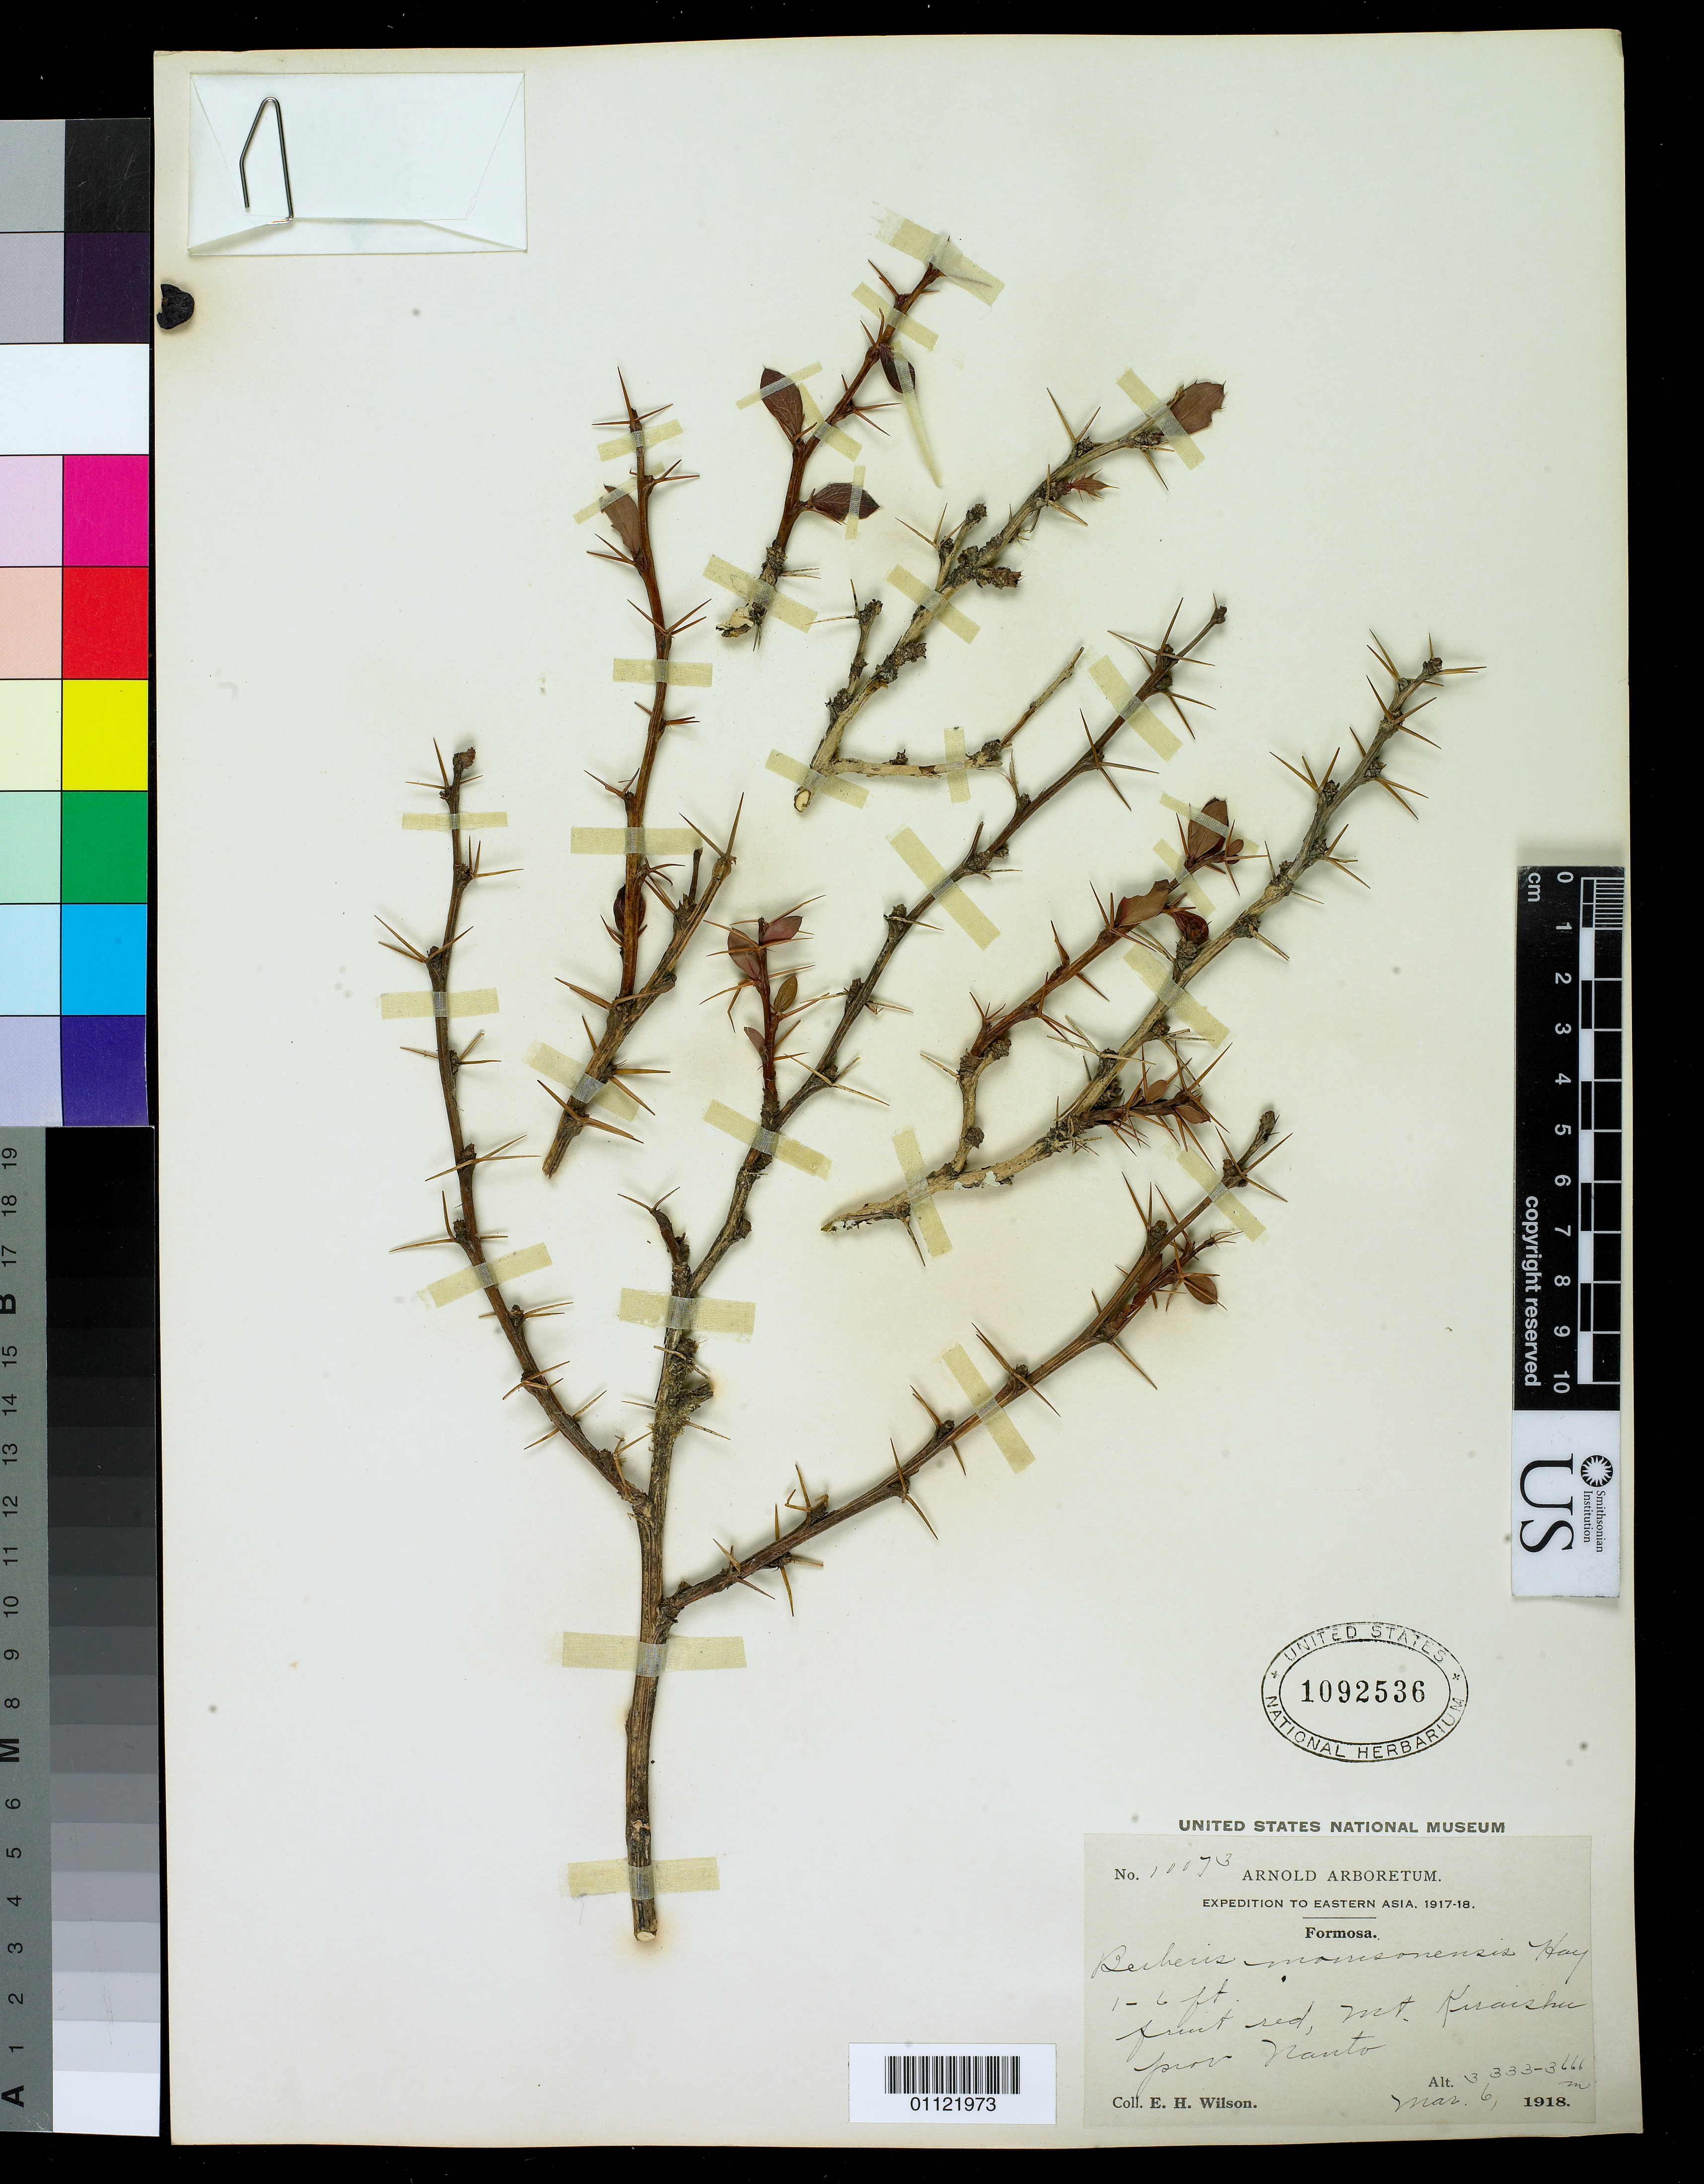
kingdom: Plantae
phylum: Tracheophyta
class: Magnoliopsida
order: Ranunculales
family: Berberidaceae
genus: Berberis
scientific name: Berberis morrisonensis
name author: Hayata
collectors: E. H. Wilson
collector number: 11173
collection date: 1918-03-06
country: Taiwan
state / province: Nantou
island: Taiwan [Formosa]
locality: Mt. Tuaishu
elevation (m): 3333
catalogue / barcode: US 1092536